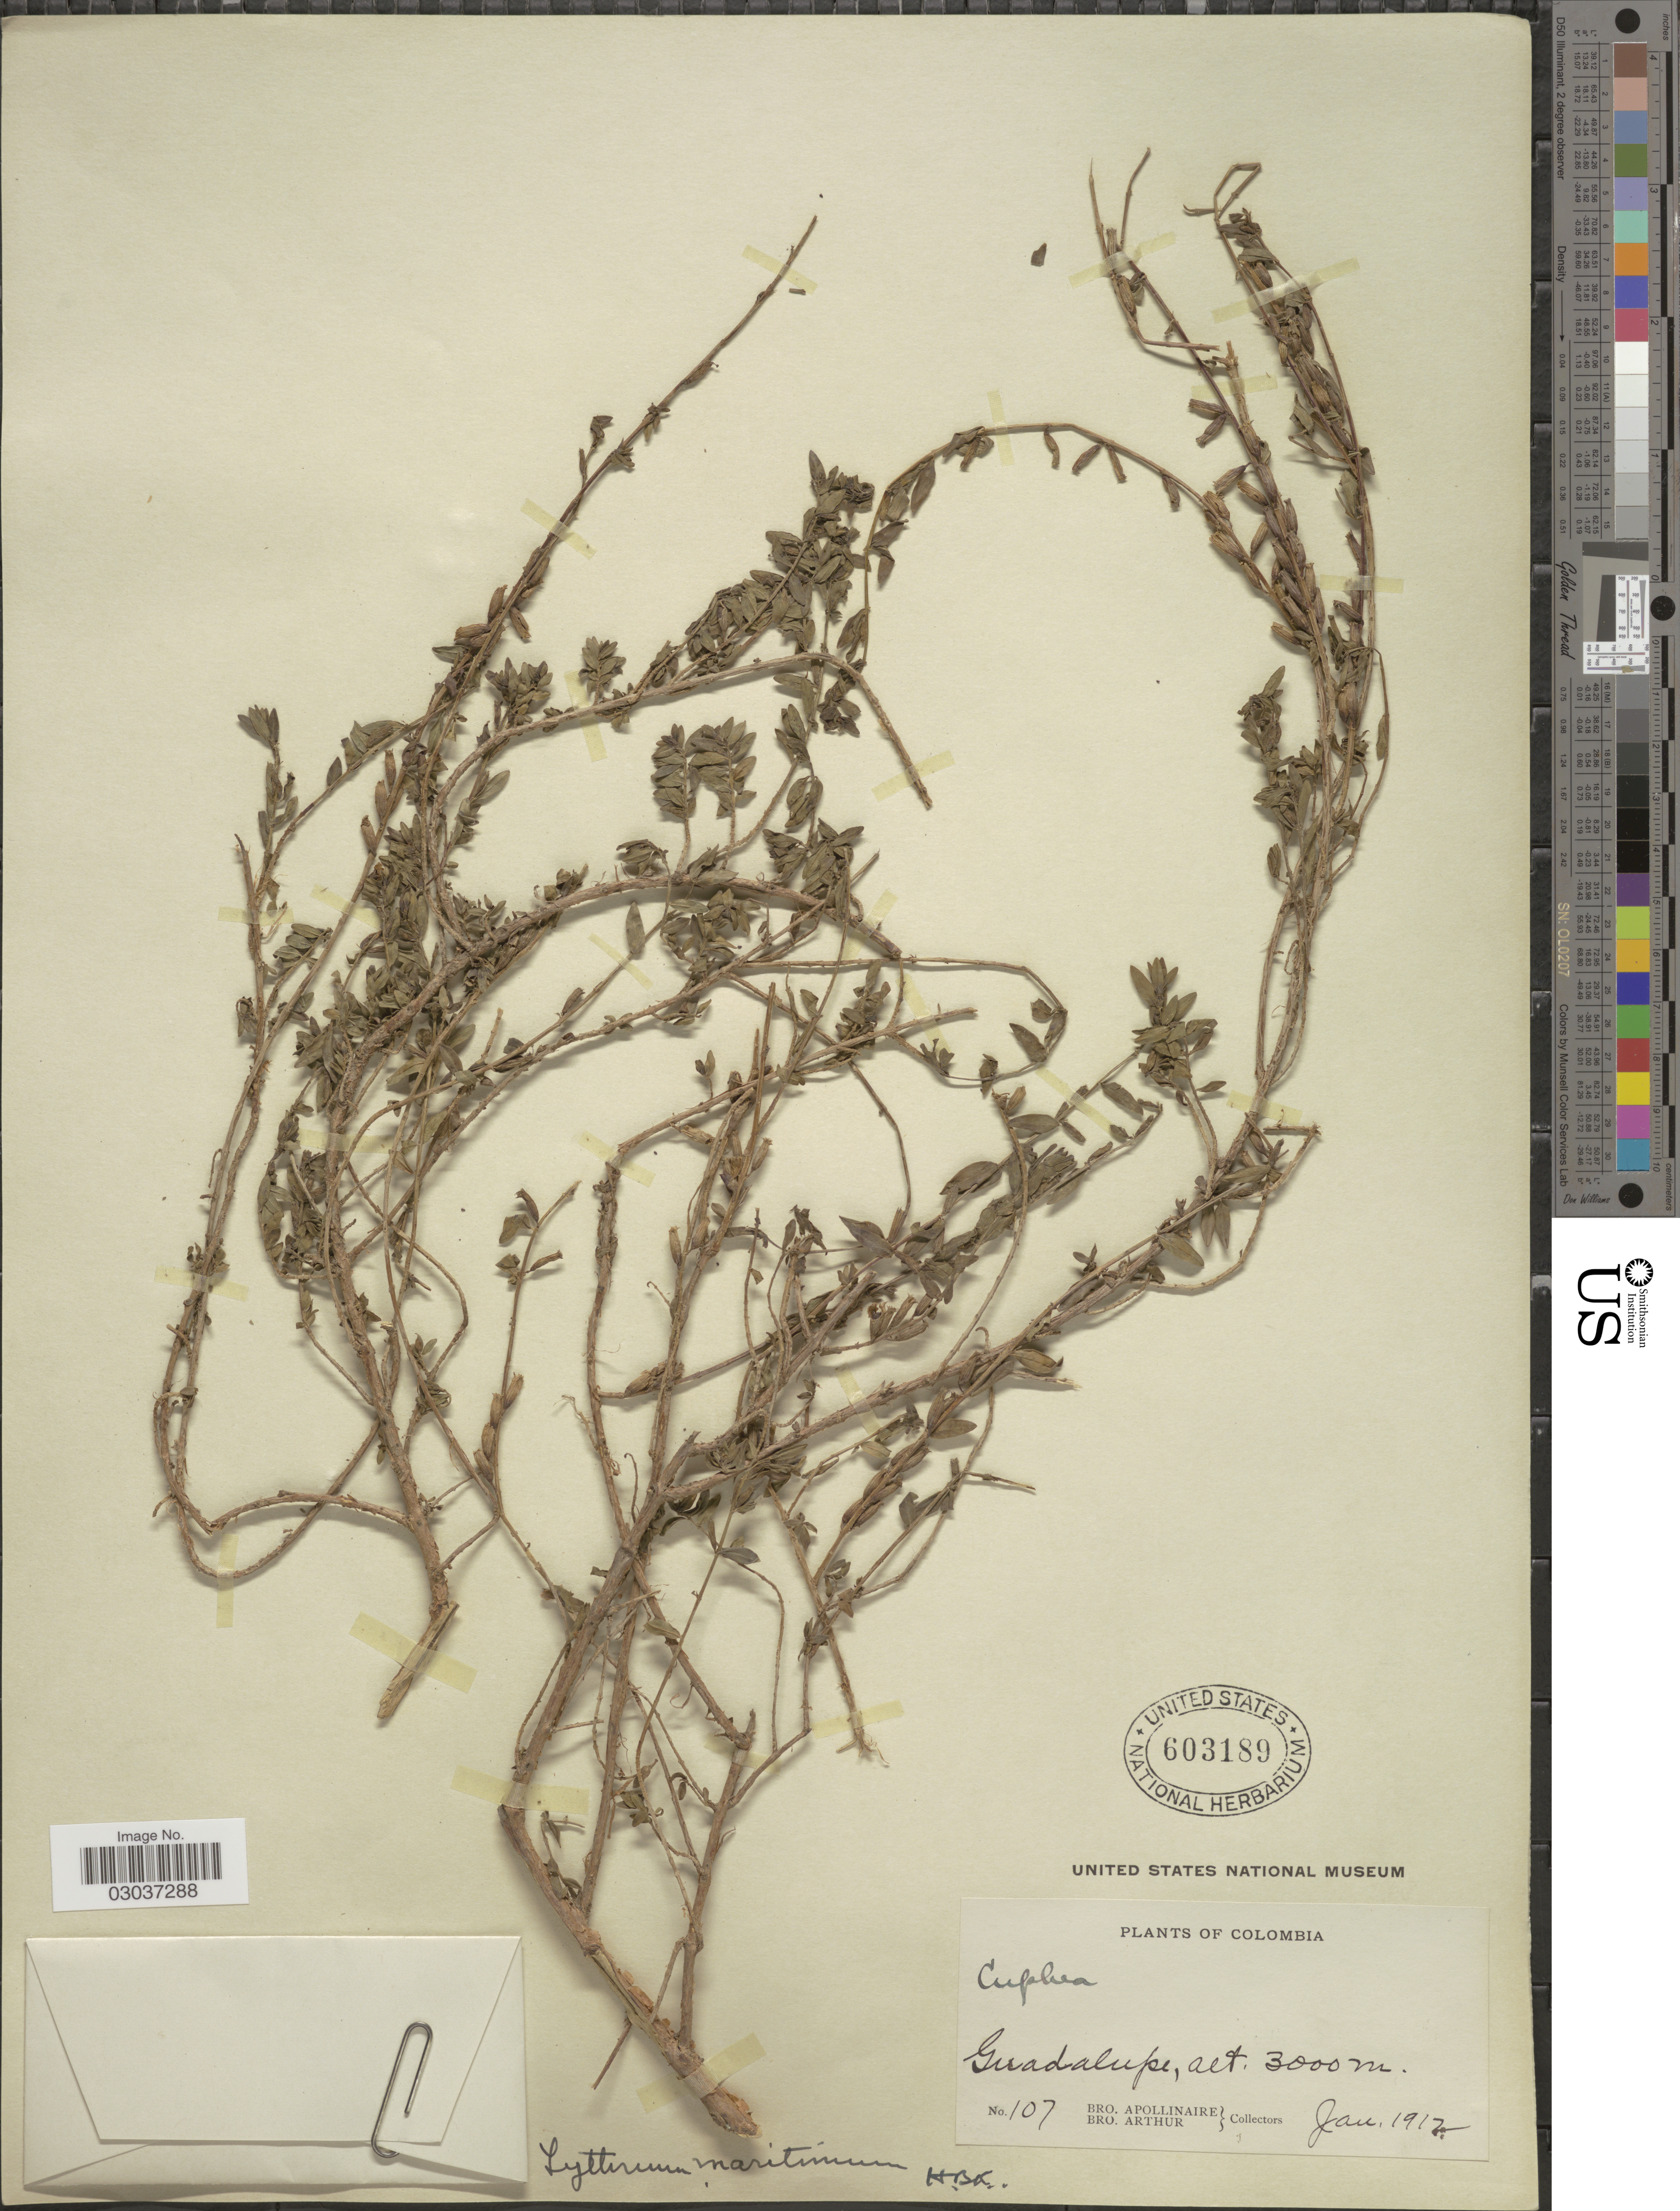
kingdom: Plantae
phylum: Tracheophyta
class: Magnoliopsida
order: Myrtales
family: Lythraceae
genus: Lythrum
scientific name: Lythrum maritimum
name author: Kunth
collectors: Bro. Apollinaire & Bro. Arthur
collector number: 107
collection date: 1912-01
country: Colombia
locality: Guadalupe.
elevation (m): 3000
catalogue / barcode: US 603189